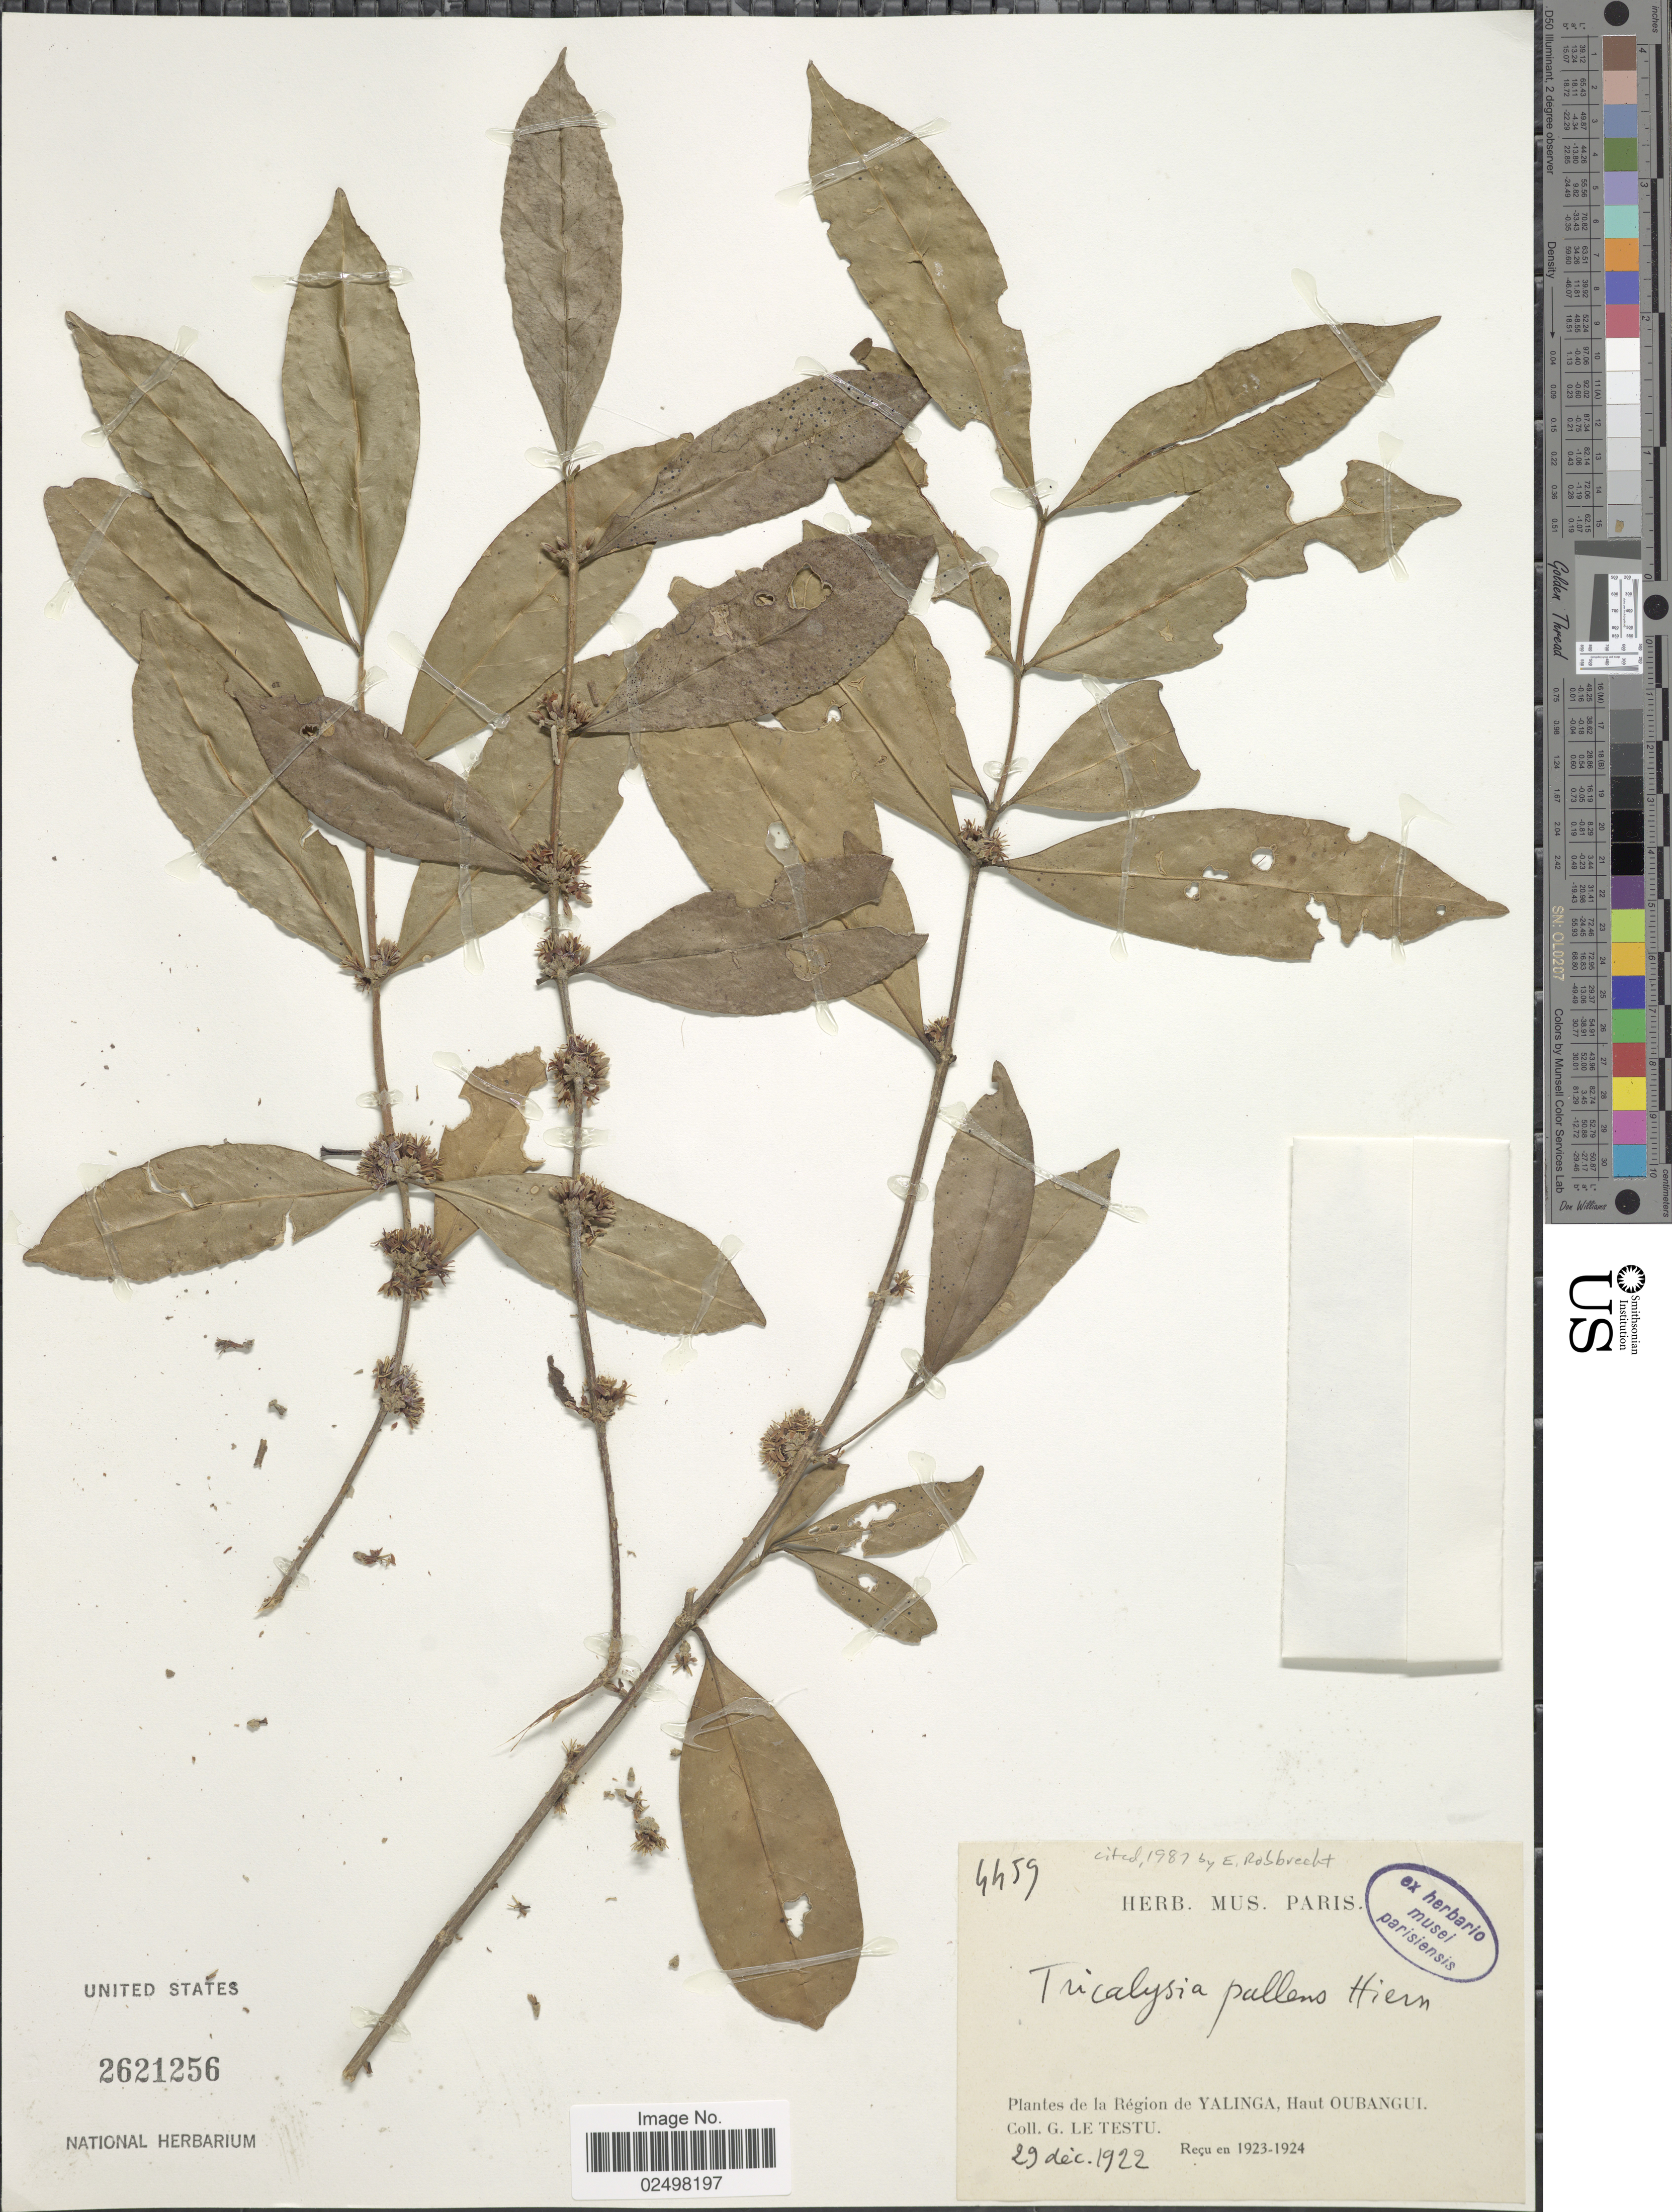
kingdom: Plantae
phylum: Tracheophyta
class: Magnoliopsida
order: Gentianales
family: Rubiaceae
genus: Tricalysia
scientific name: Tricalysia pallens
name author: Hiern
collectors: G. Le Testu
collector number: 4459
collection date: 1922-12-29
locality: De la Region de Yalinga, Haut Oubangui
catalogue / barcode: US 2621256